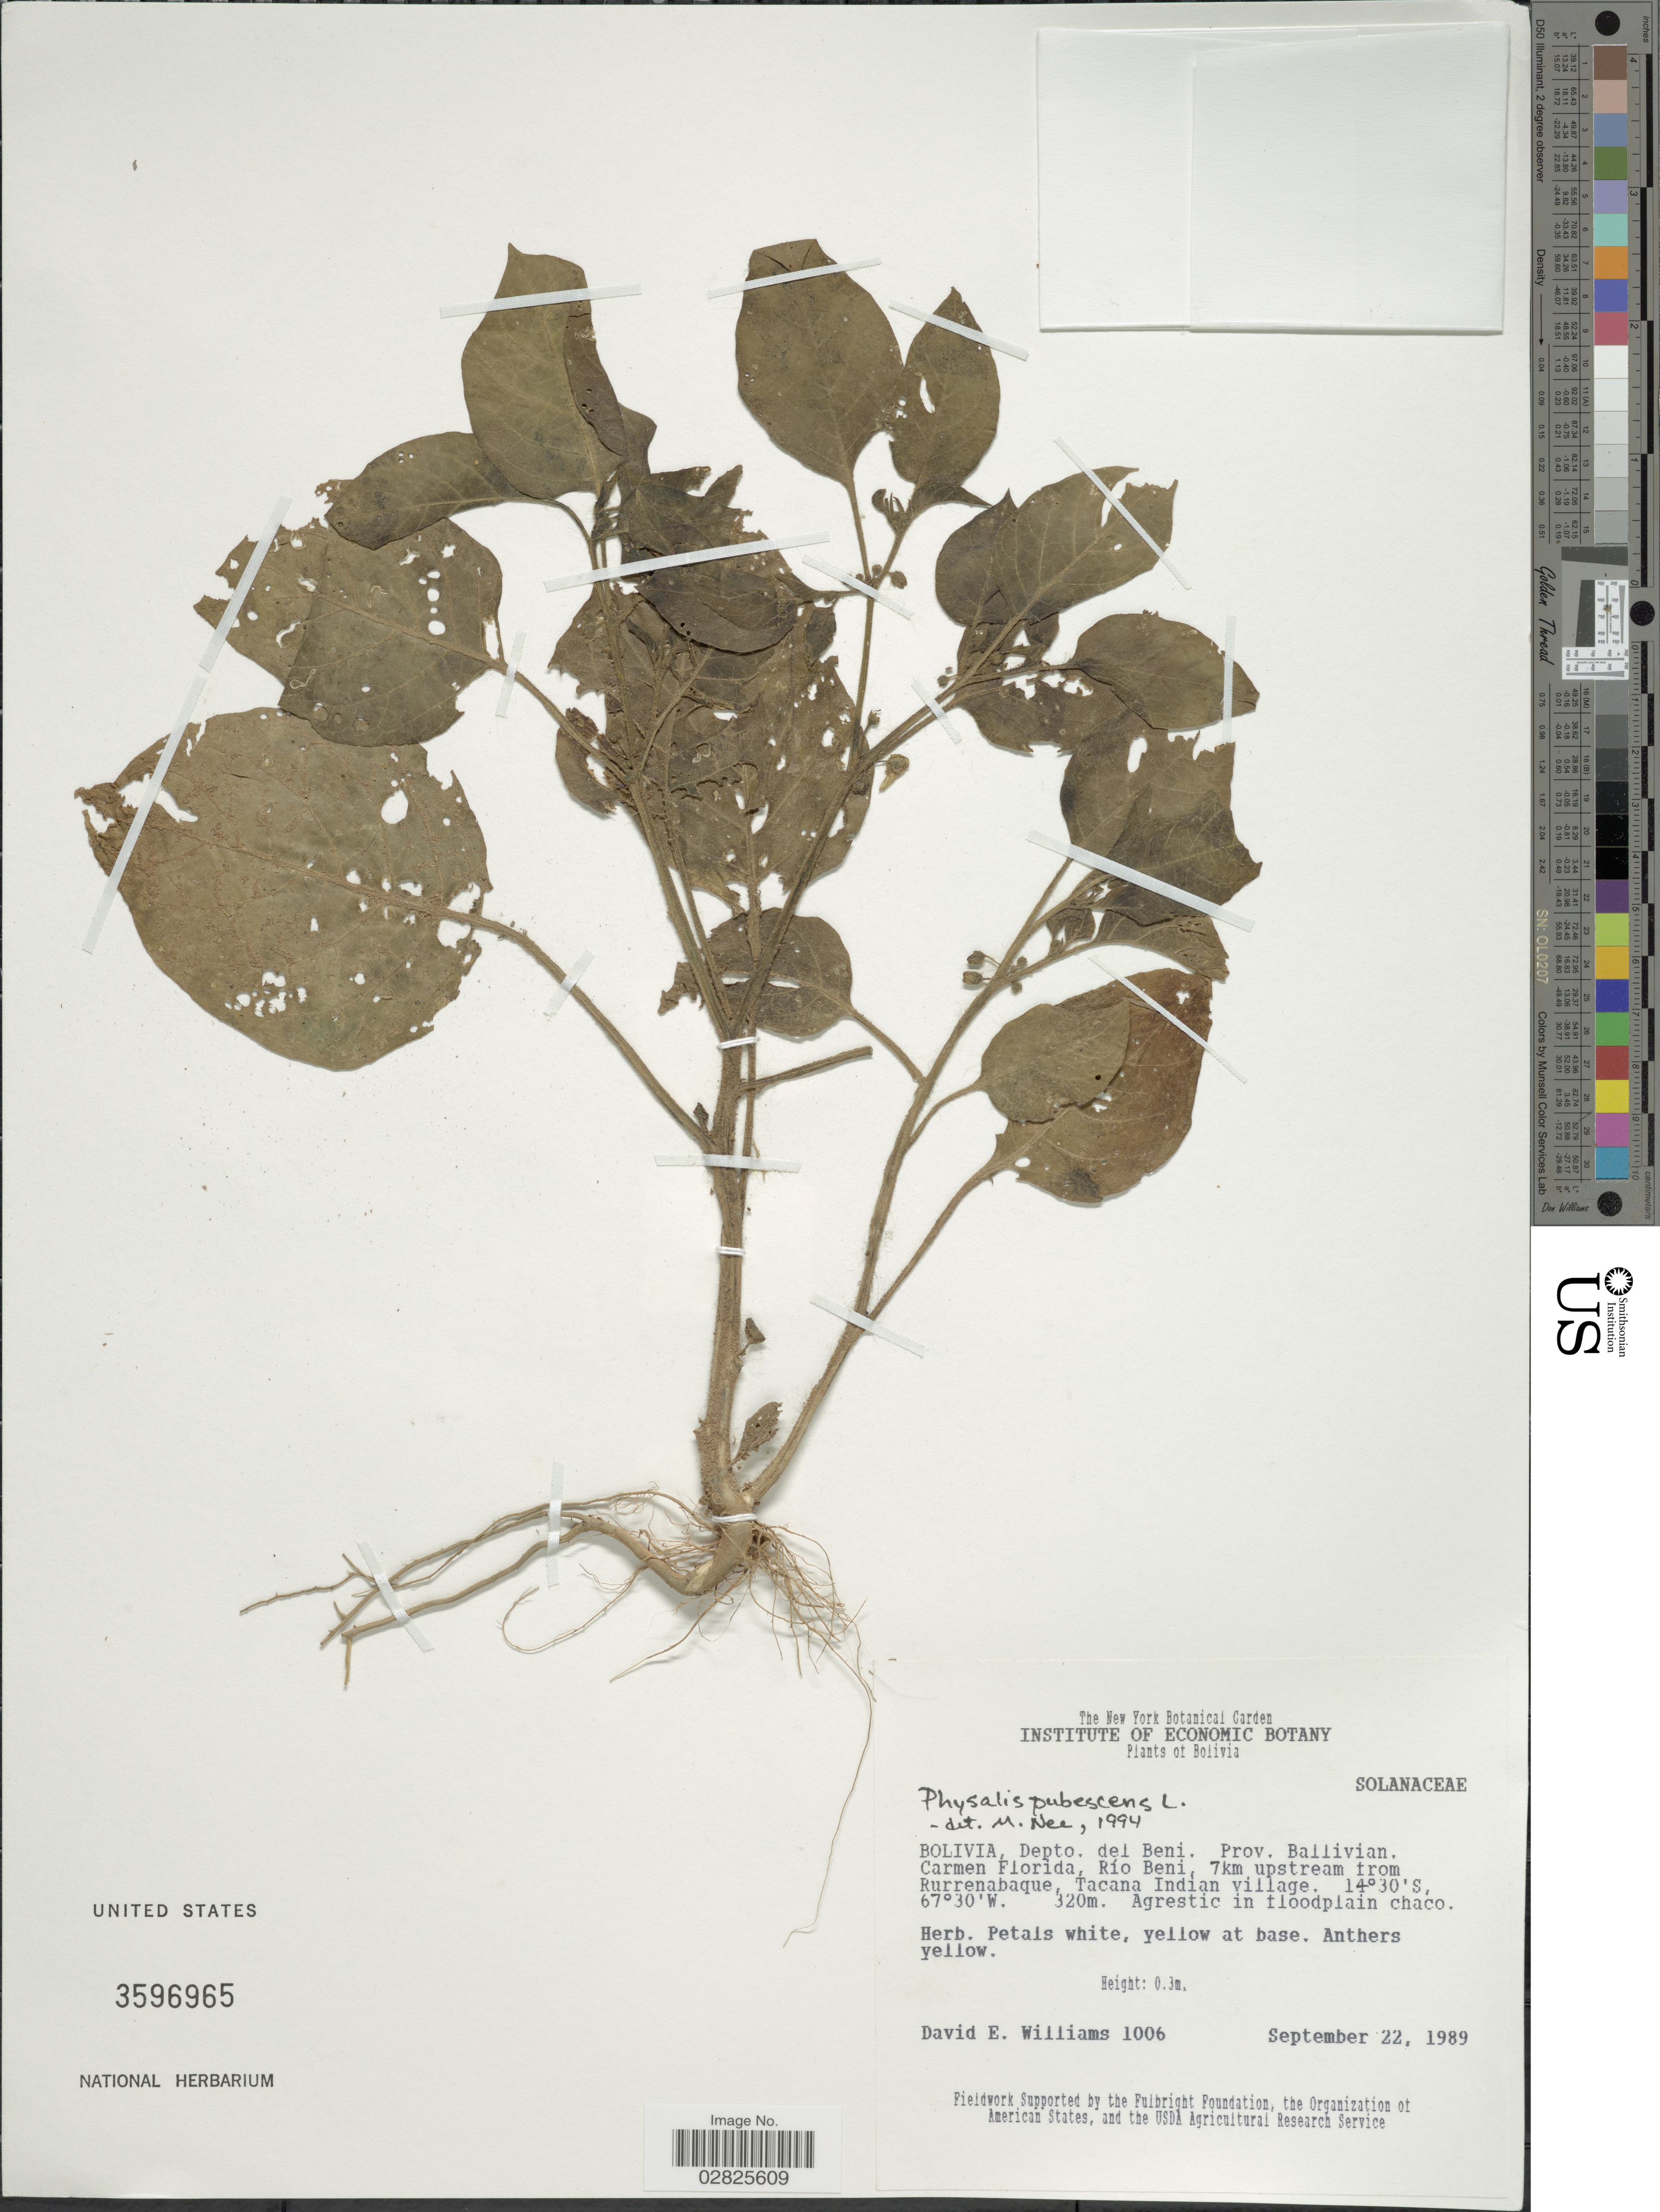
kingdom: Plantae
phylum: Tracheophyta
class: Magnoliopsida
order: Solanales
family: Solanaceae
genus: Physalis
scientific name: Physalis pubescens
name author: L.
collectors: D. E. Williams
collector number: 1006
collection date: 1989-09-22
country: Bolivia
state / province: Beni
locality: Depto. del Beni. Prov. Ballivian. Carmen Florida, Río Beni, 7km upstream from Rurrenabaque, Tacana Indian village.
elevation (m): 320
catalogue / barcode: US 3596965